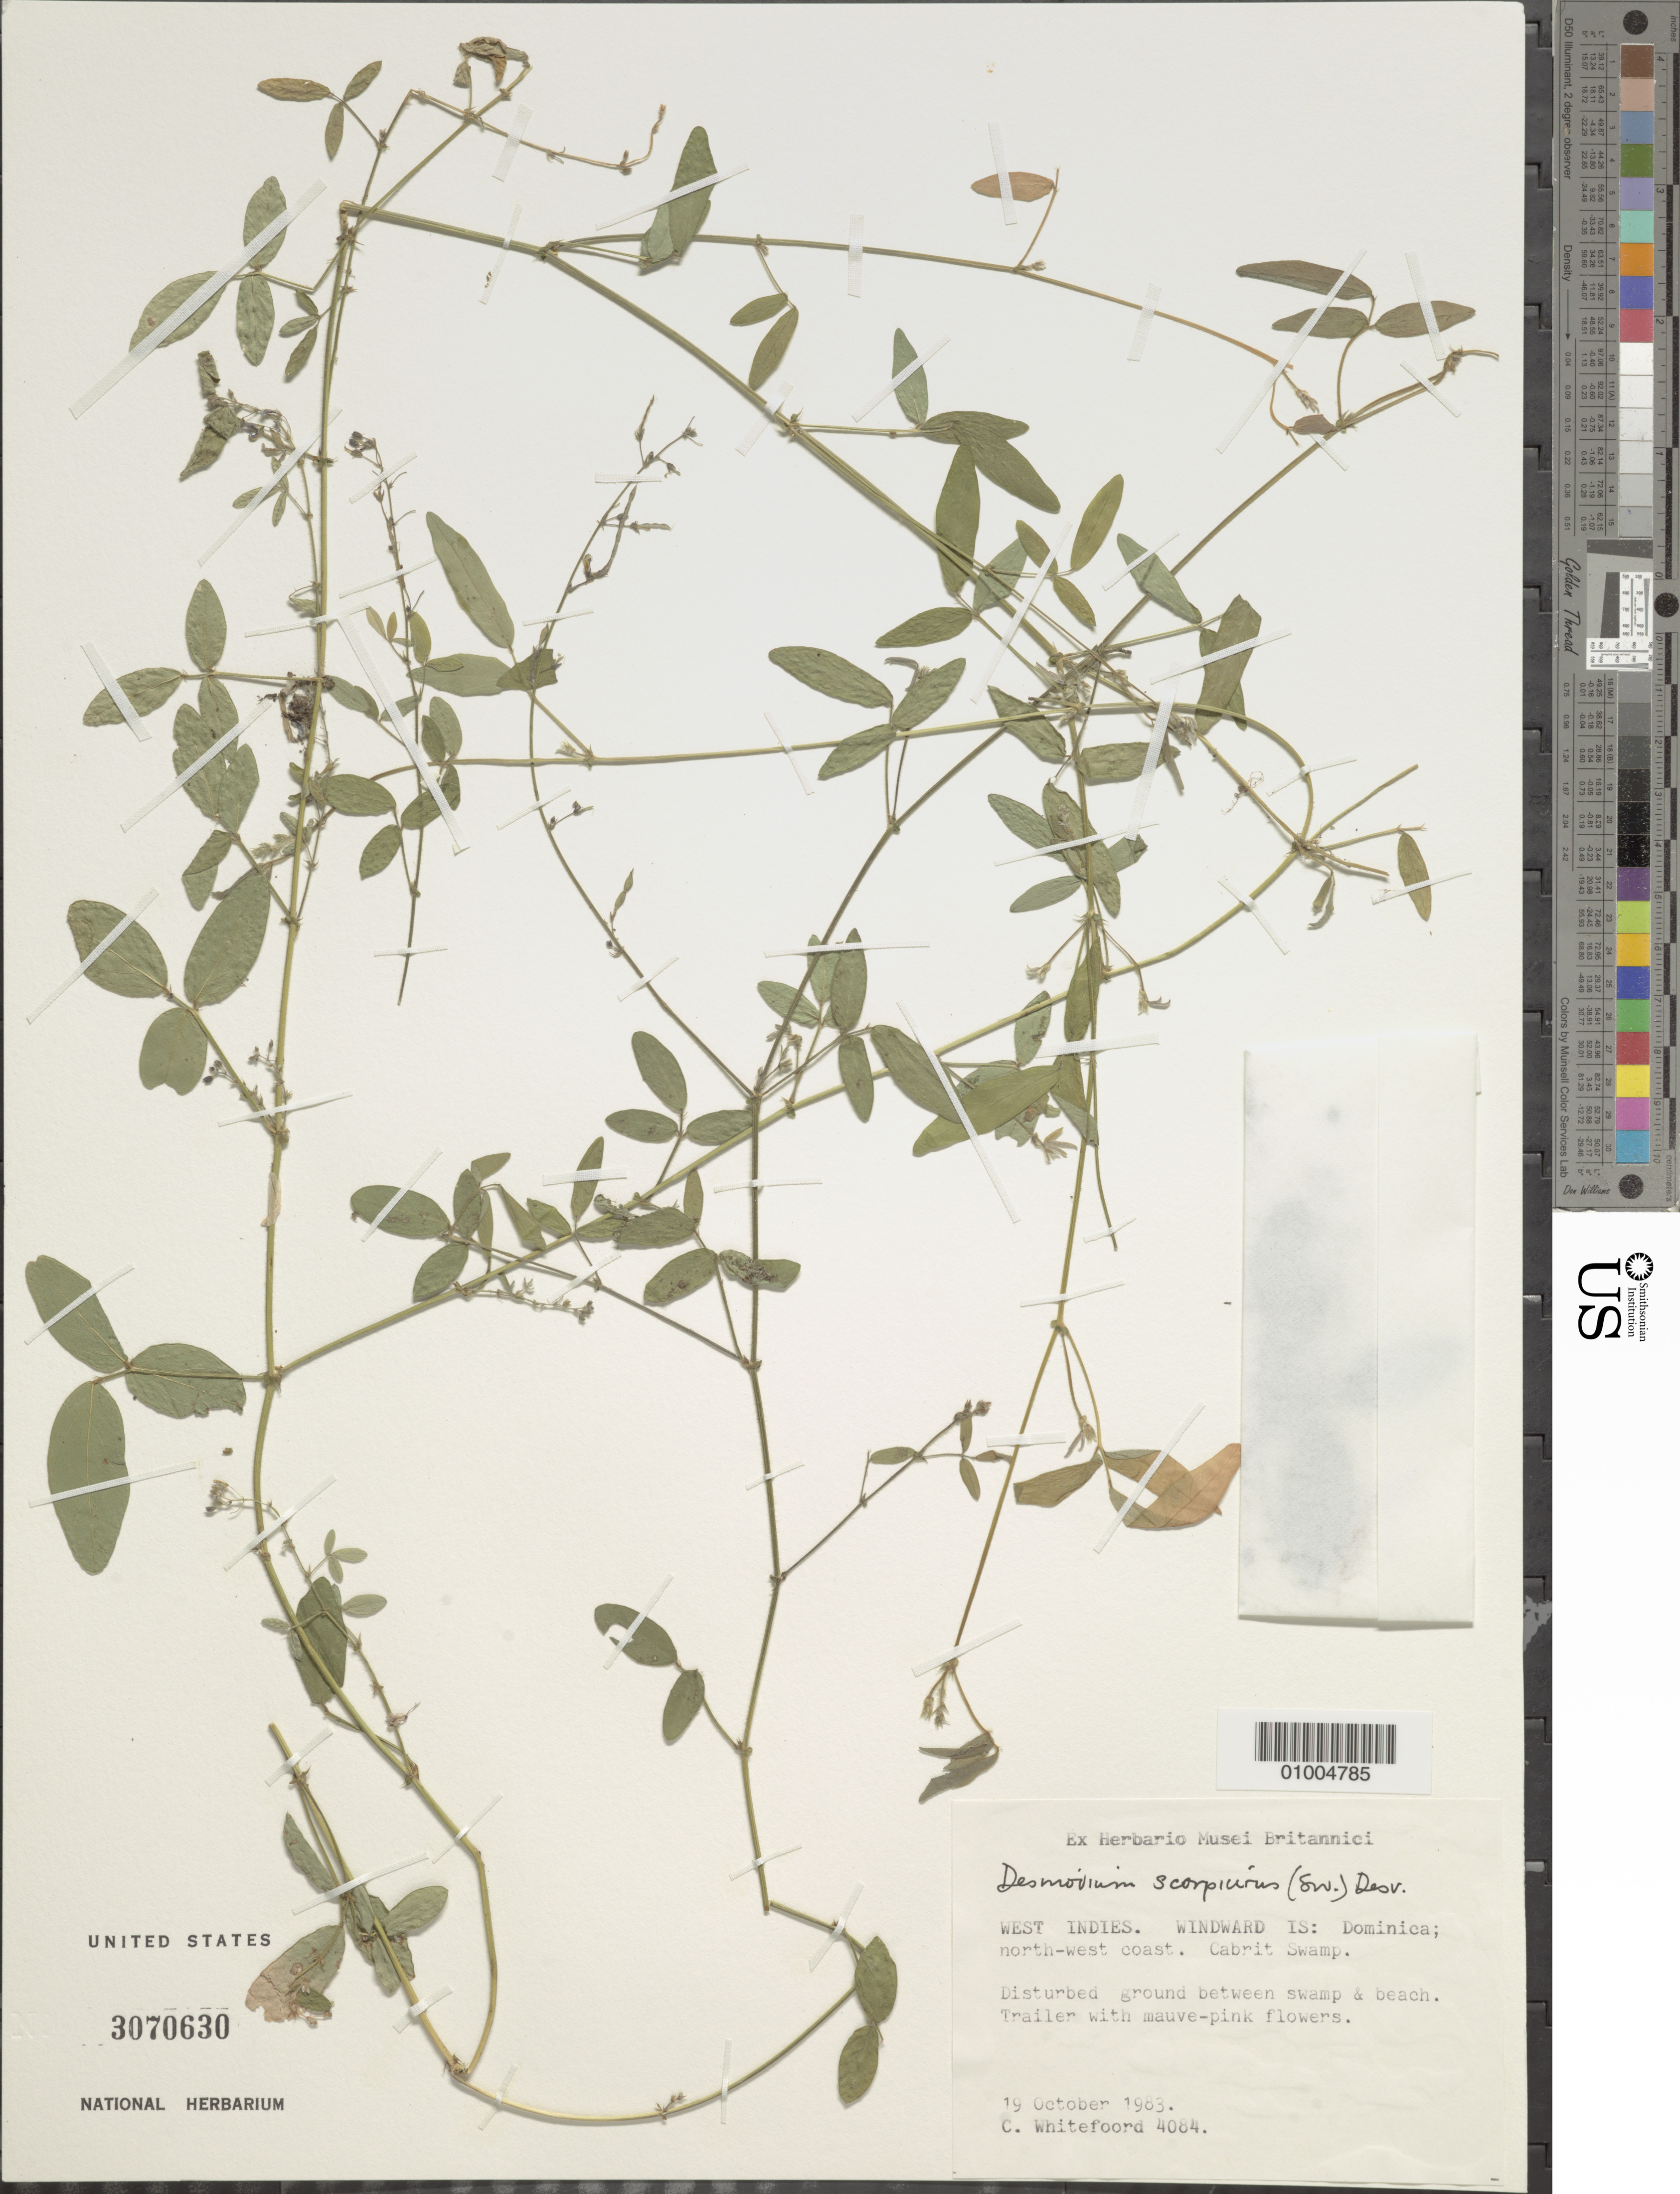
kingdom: Plantae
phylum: Tracheophyta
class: Magnoliopsida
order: Fabales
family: Fabaceae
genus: Desmodium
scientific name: Desmodium scorpiurus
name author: (Sw.) Desv. ex DC.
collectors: C. Whitefoord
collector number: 4084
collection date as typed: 19 Oct 1983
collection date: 1983-10-19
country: Dominica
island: Dominica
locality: Cabrit Swamp. Disturbed ground between swamp and beach. Trailer with mauve-pink flowers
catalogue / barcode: US 3070630